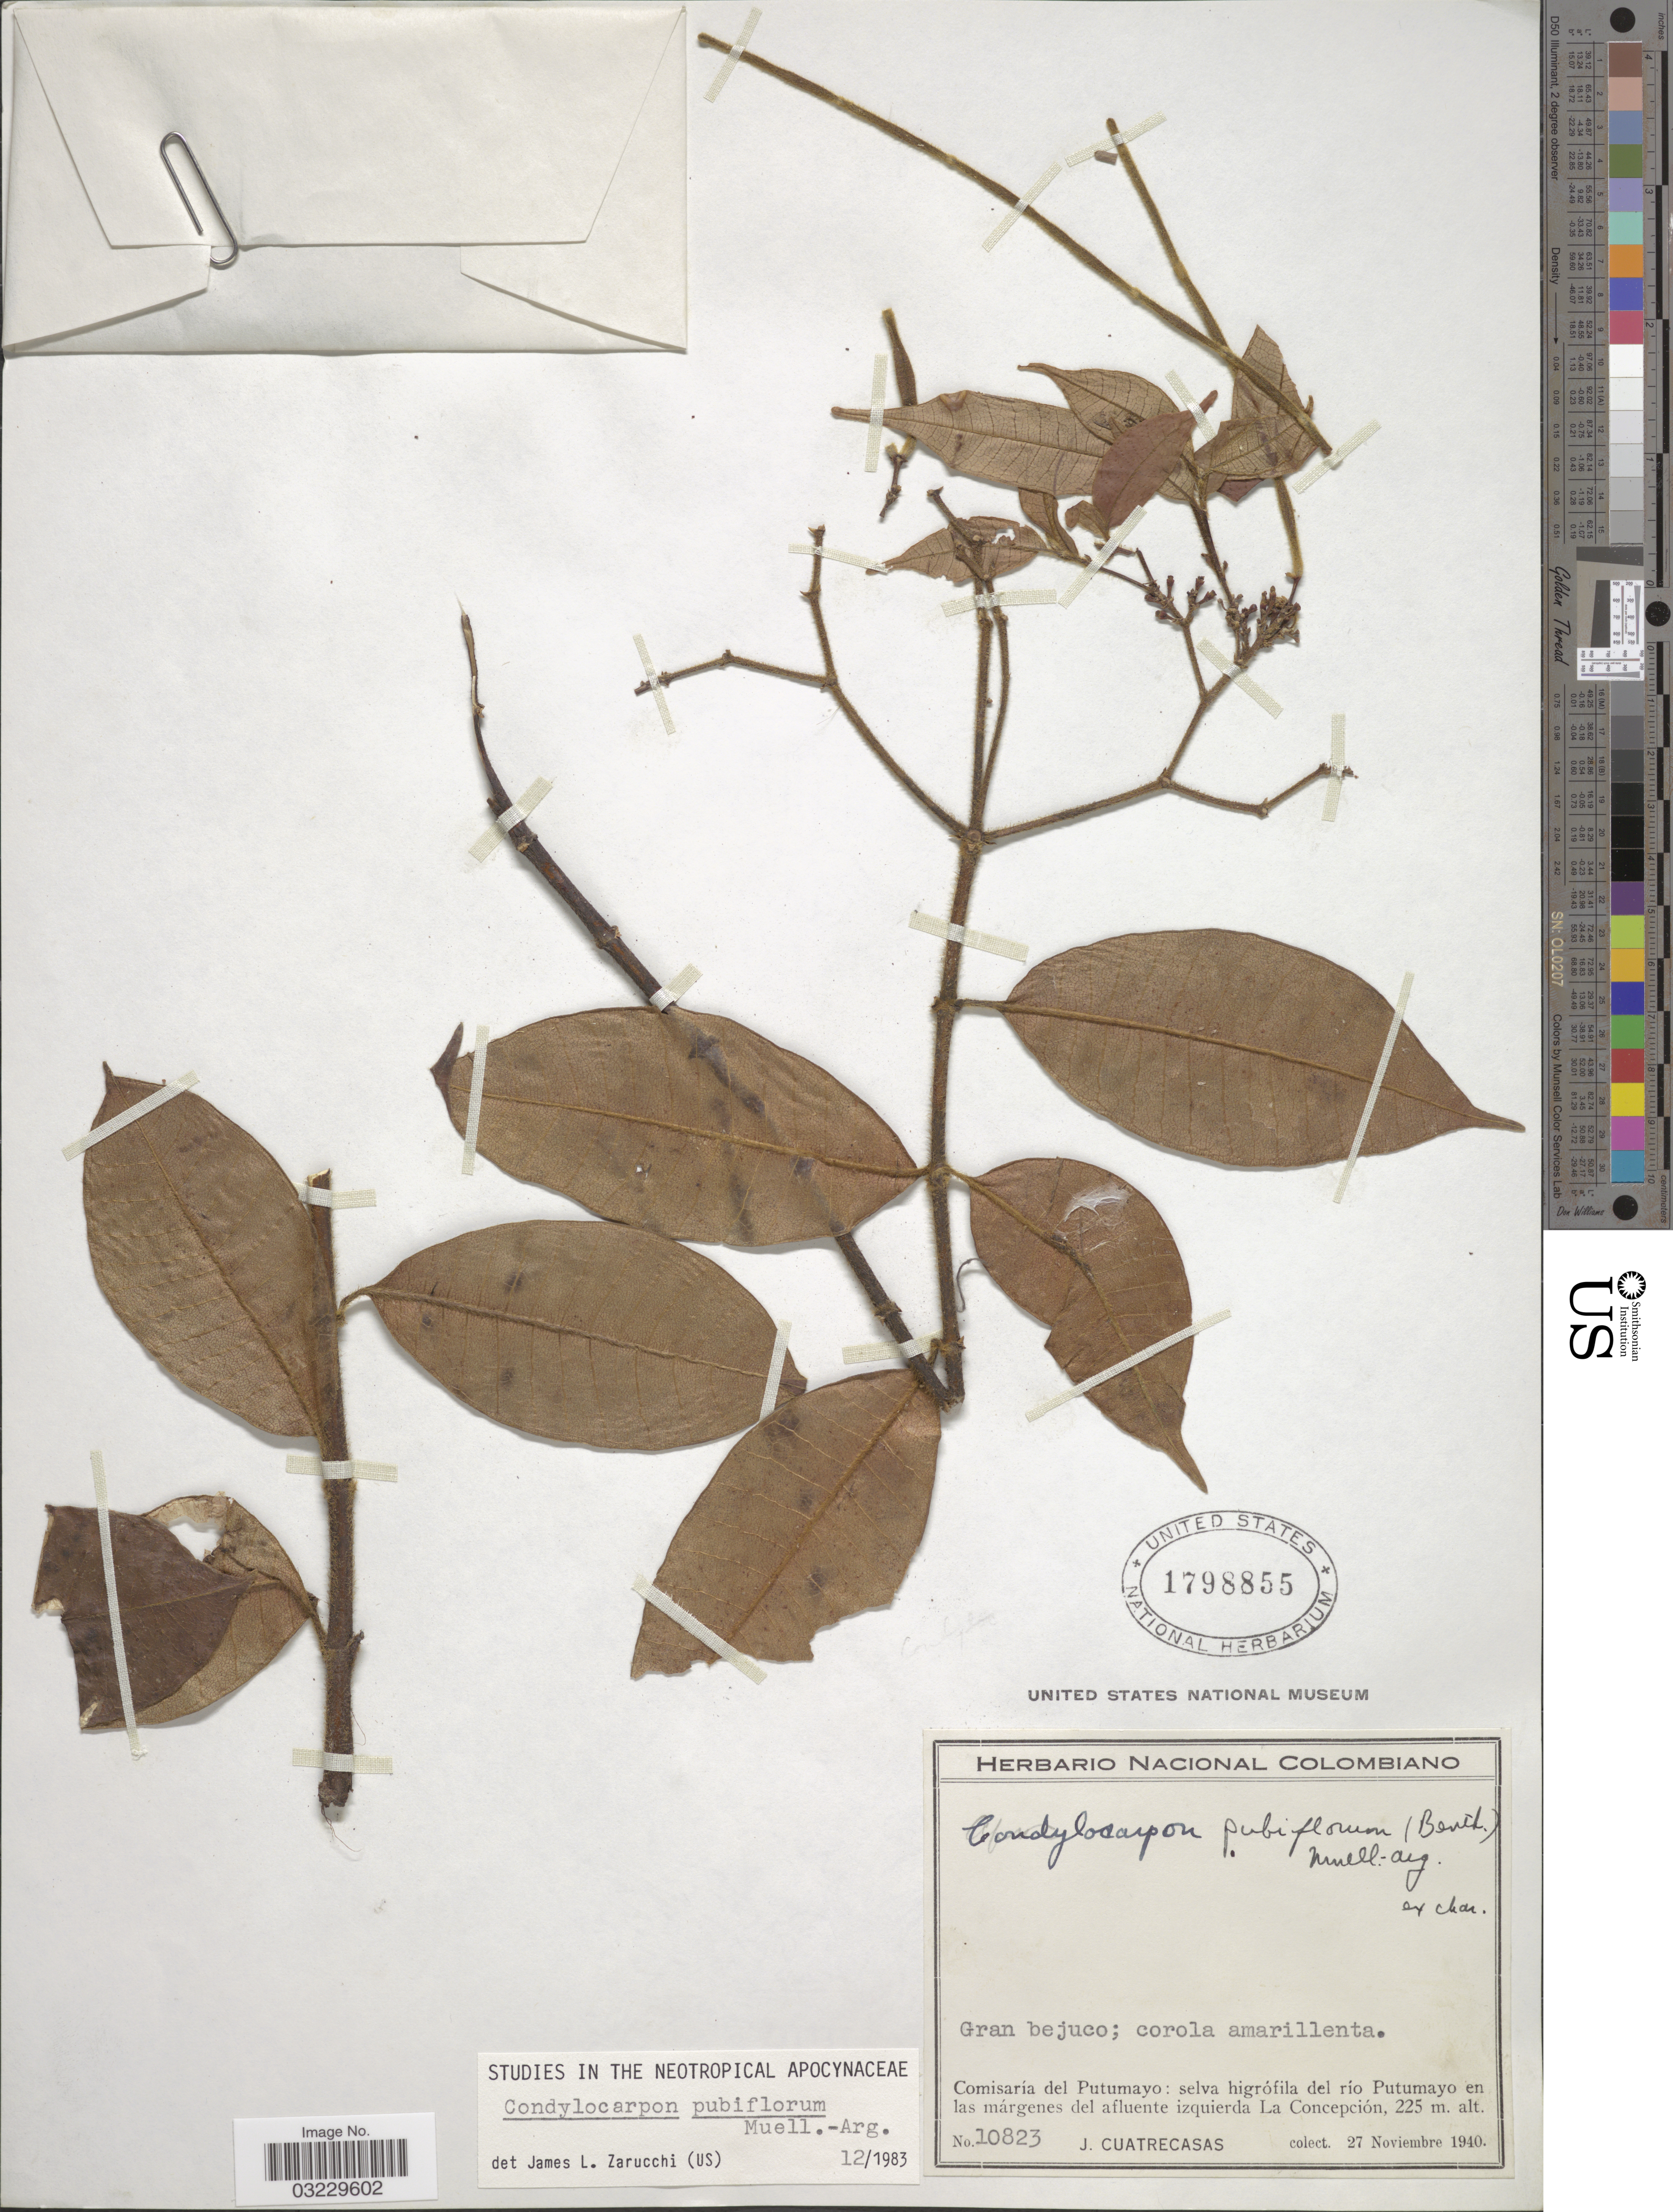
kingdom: Plantae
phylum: Tracheophyta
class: Magnoliopsida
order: Gentianales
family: Apocynaceae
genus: Condylocarpon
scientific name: Condylocarpon pubiflorum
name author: Müll. Arg.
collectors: J. Cuatrecasas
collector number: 10823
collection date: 1940-11-27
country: Colombia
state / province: Putumayo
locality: Comisaría del Putumayo: selva higrófila del río Putumayo en las márgenes del afluente izquierda La Concepción.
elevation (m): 225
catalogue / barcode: US 1798855